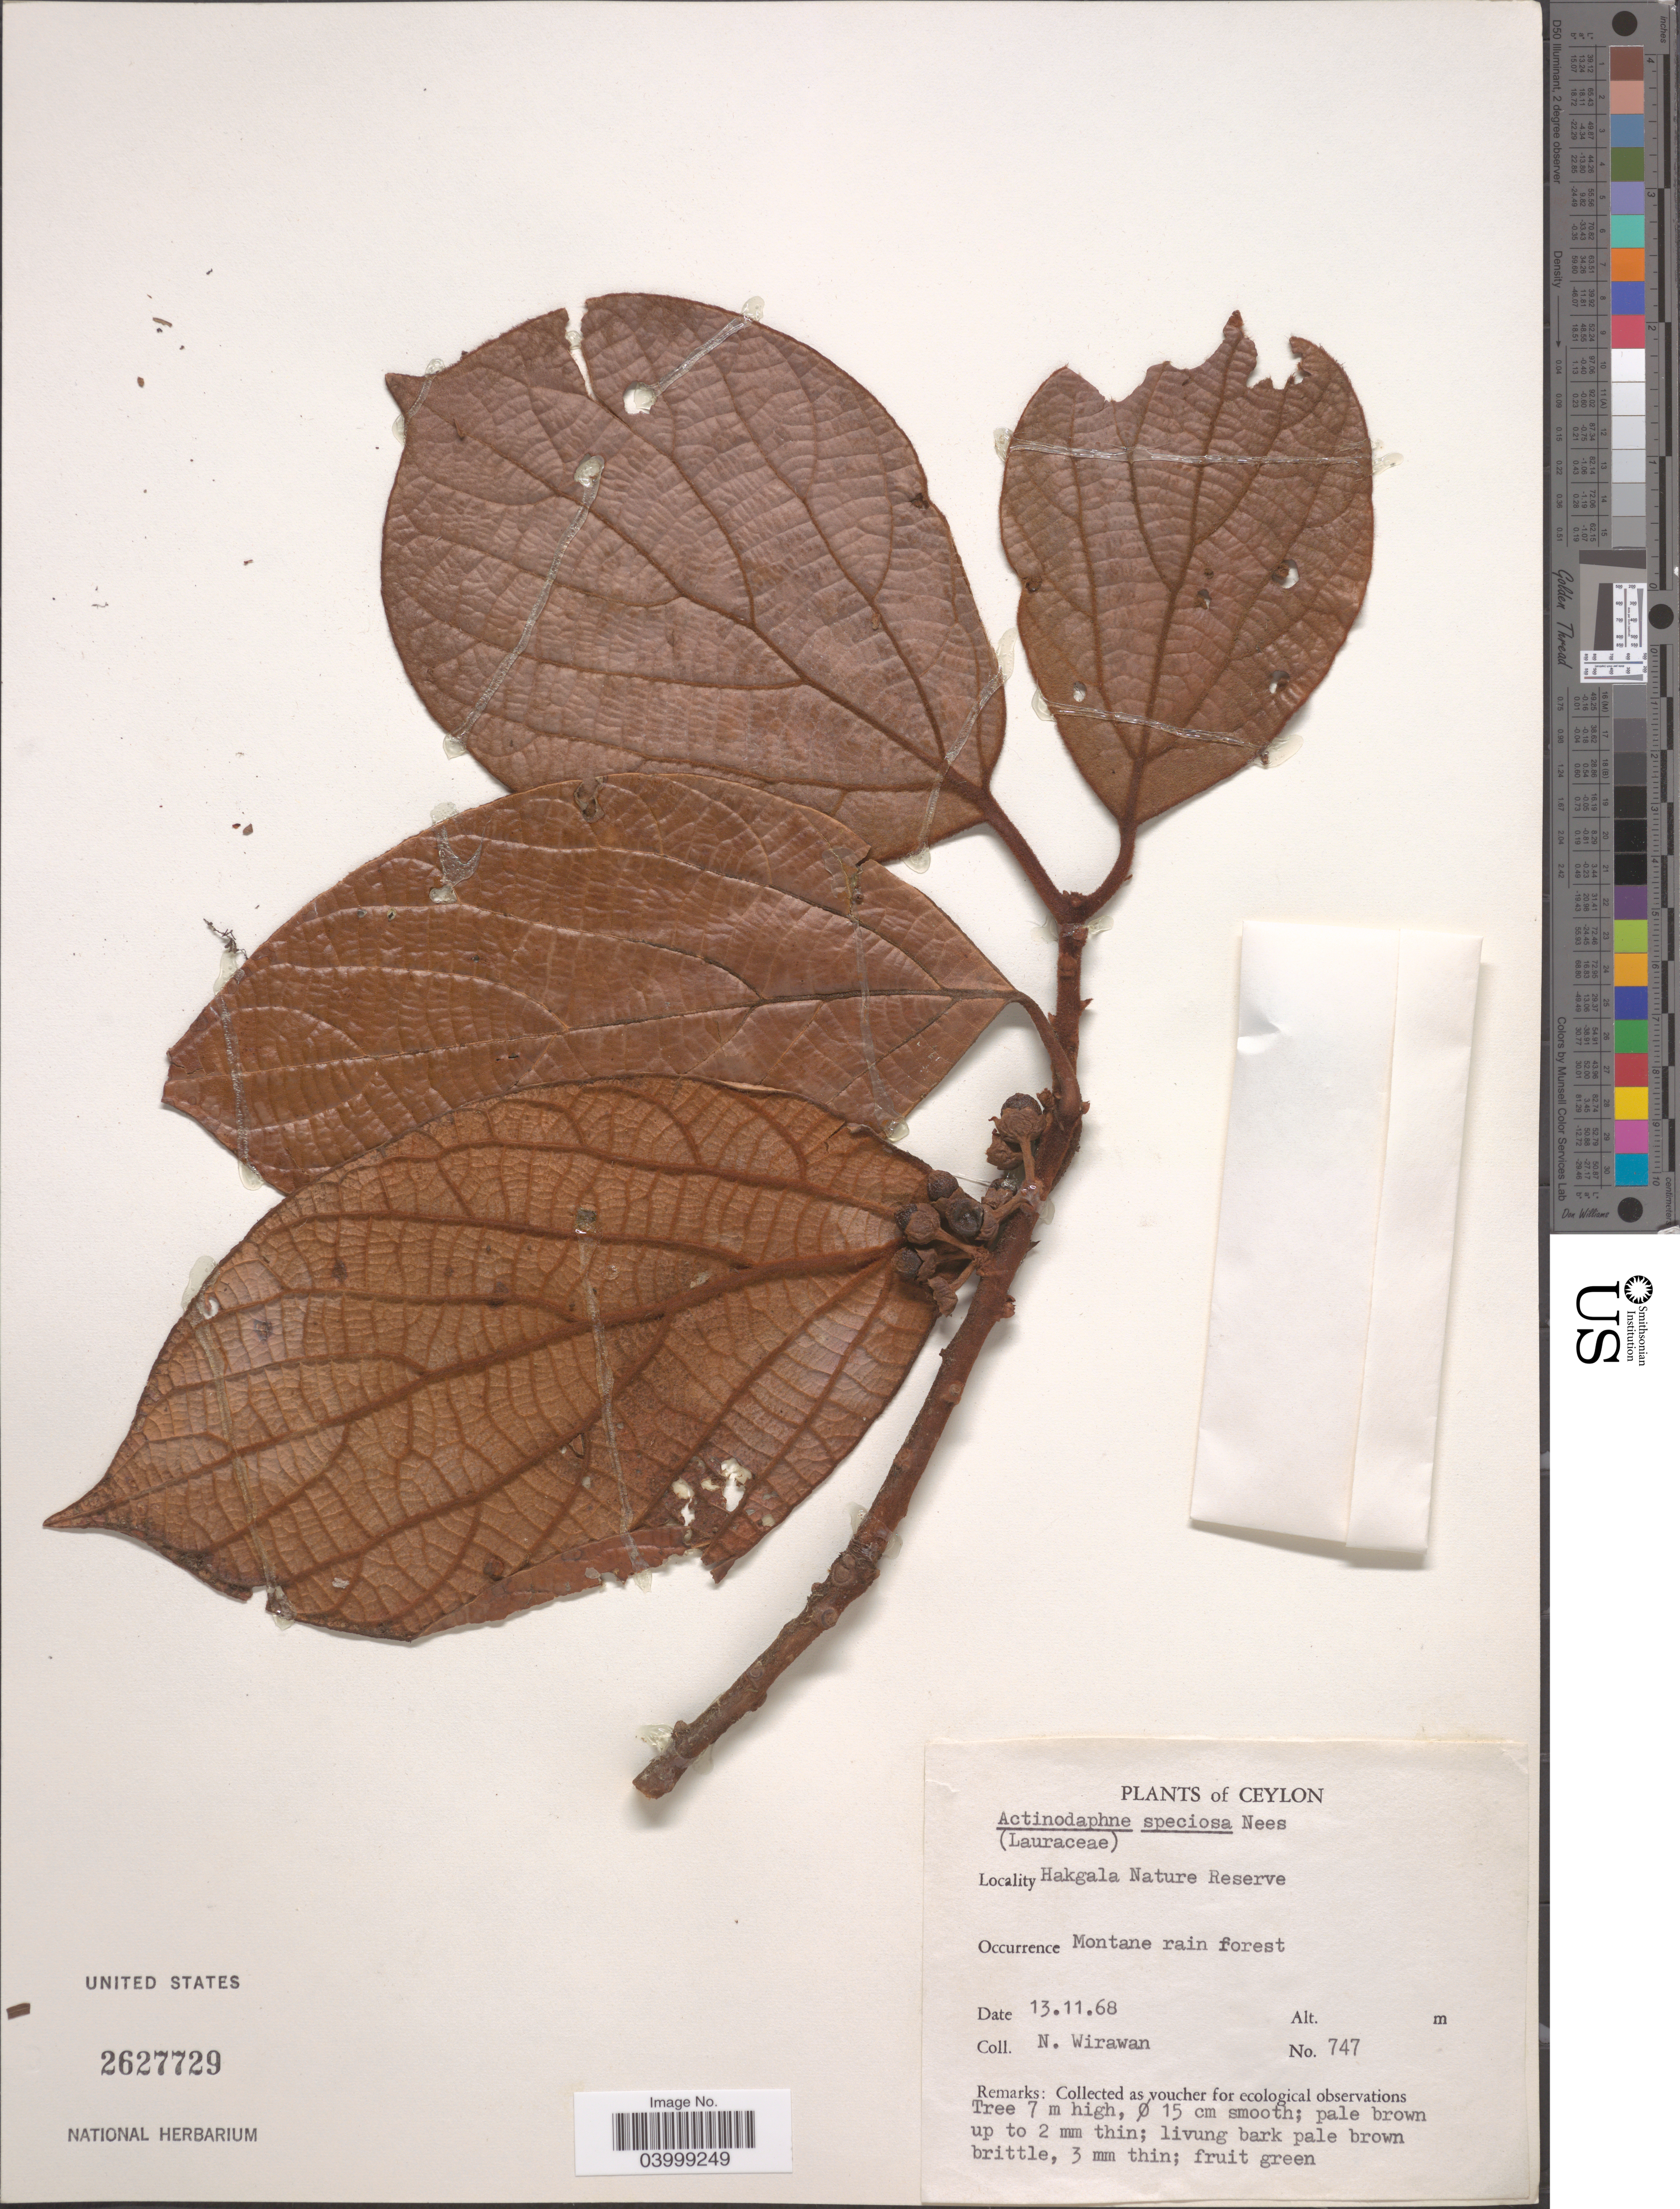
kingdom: Plantae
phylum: Tracheophyta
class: Magnoliopsida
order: Laurales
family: Lauraceae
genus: Actinodaphne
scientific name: Actinodaphne speciosa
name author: Nees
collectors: N. Wirawan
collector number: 747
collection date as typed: Transcribed d/m/y: 13/11/68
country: Sri Lanka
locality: Ceylon. Hakgala Nature Reserve. Montane rain forest.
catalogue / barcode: US 2627729